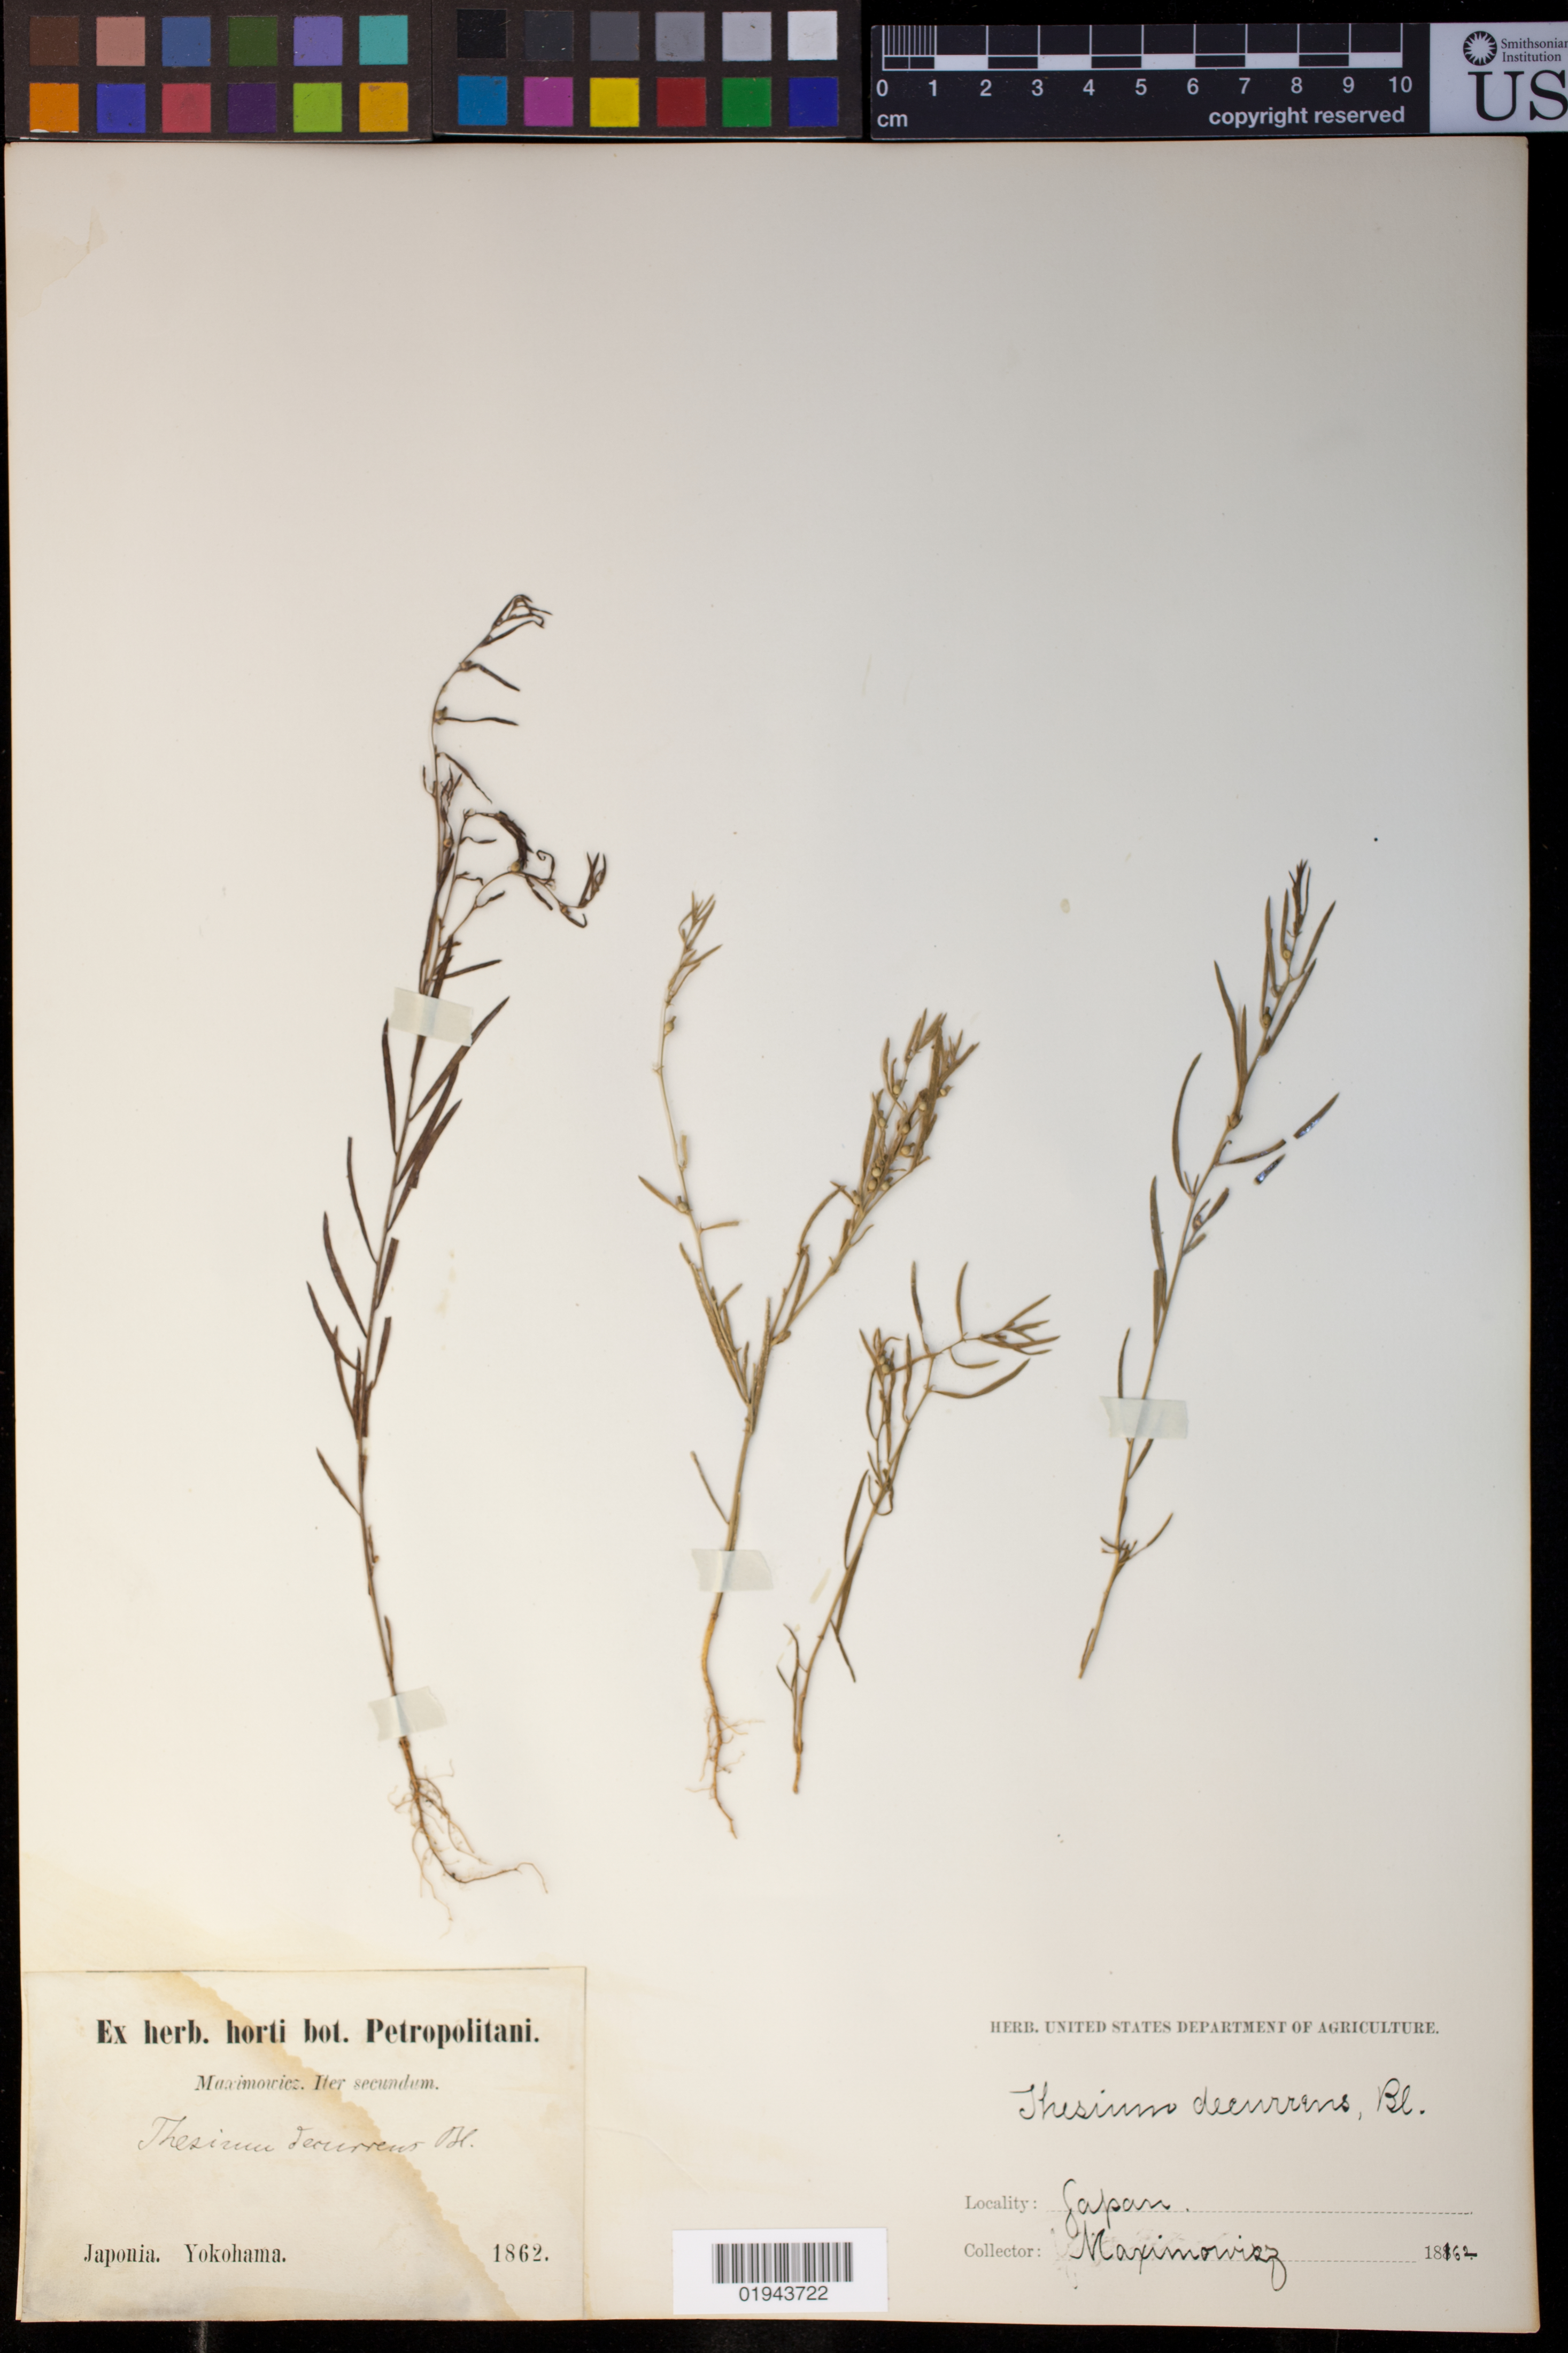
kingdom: Plantae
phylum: Tracheophyta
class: Magnoliopsida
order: Santalales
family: Thesiaceae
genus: Thesium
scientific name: Thesium decurrens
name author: Blume ex A. DC.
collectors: Maximowicz, --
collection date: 1862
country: Japan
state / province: Kanagawa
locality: Yokohama